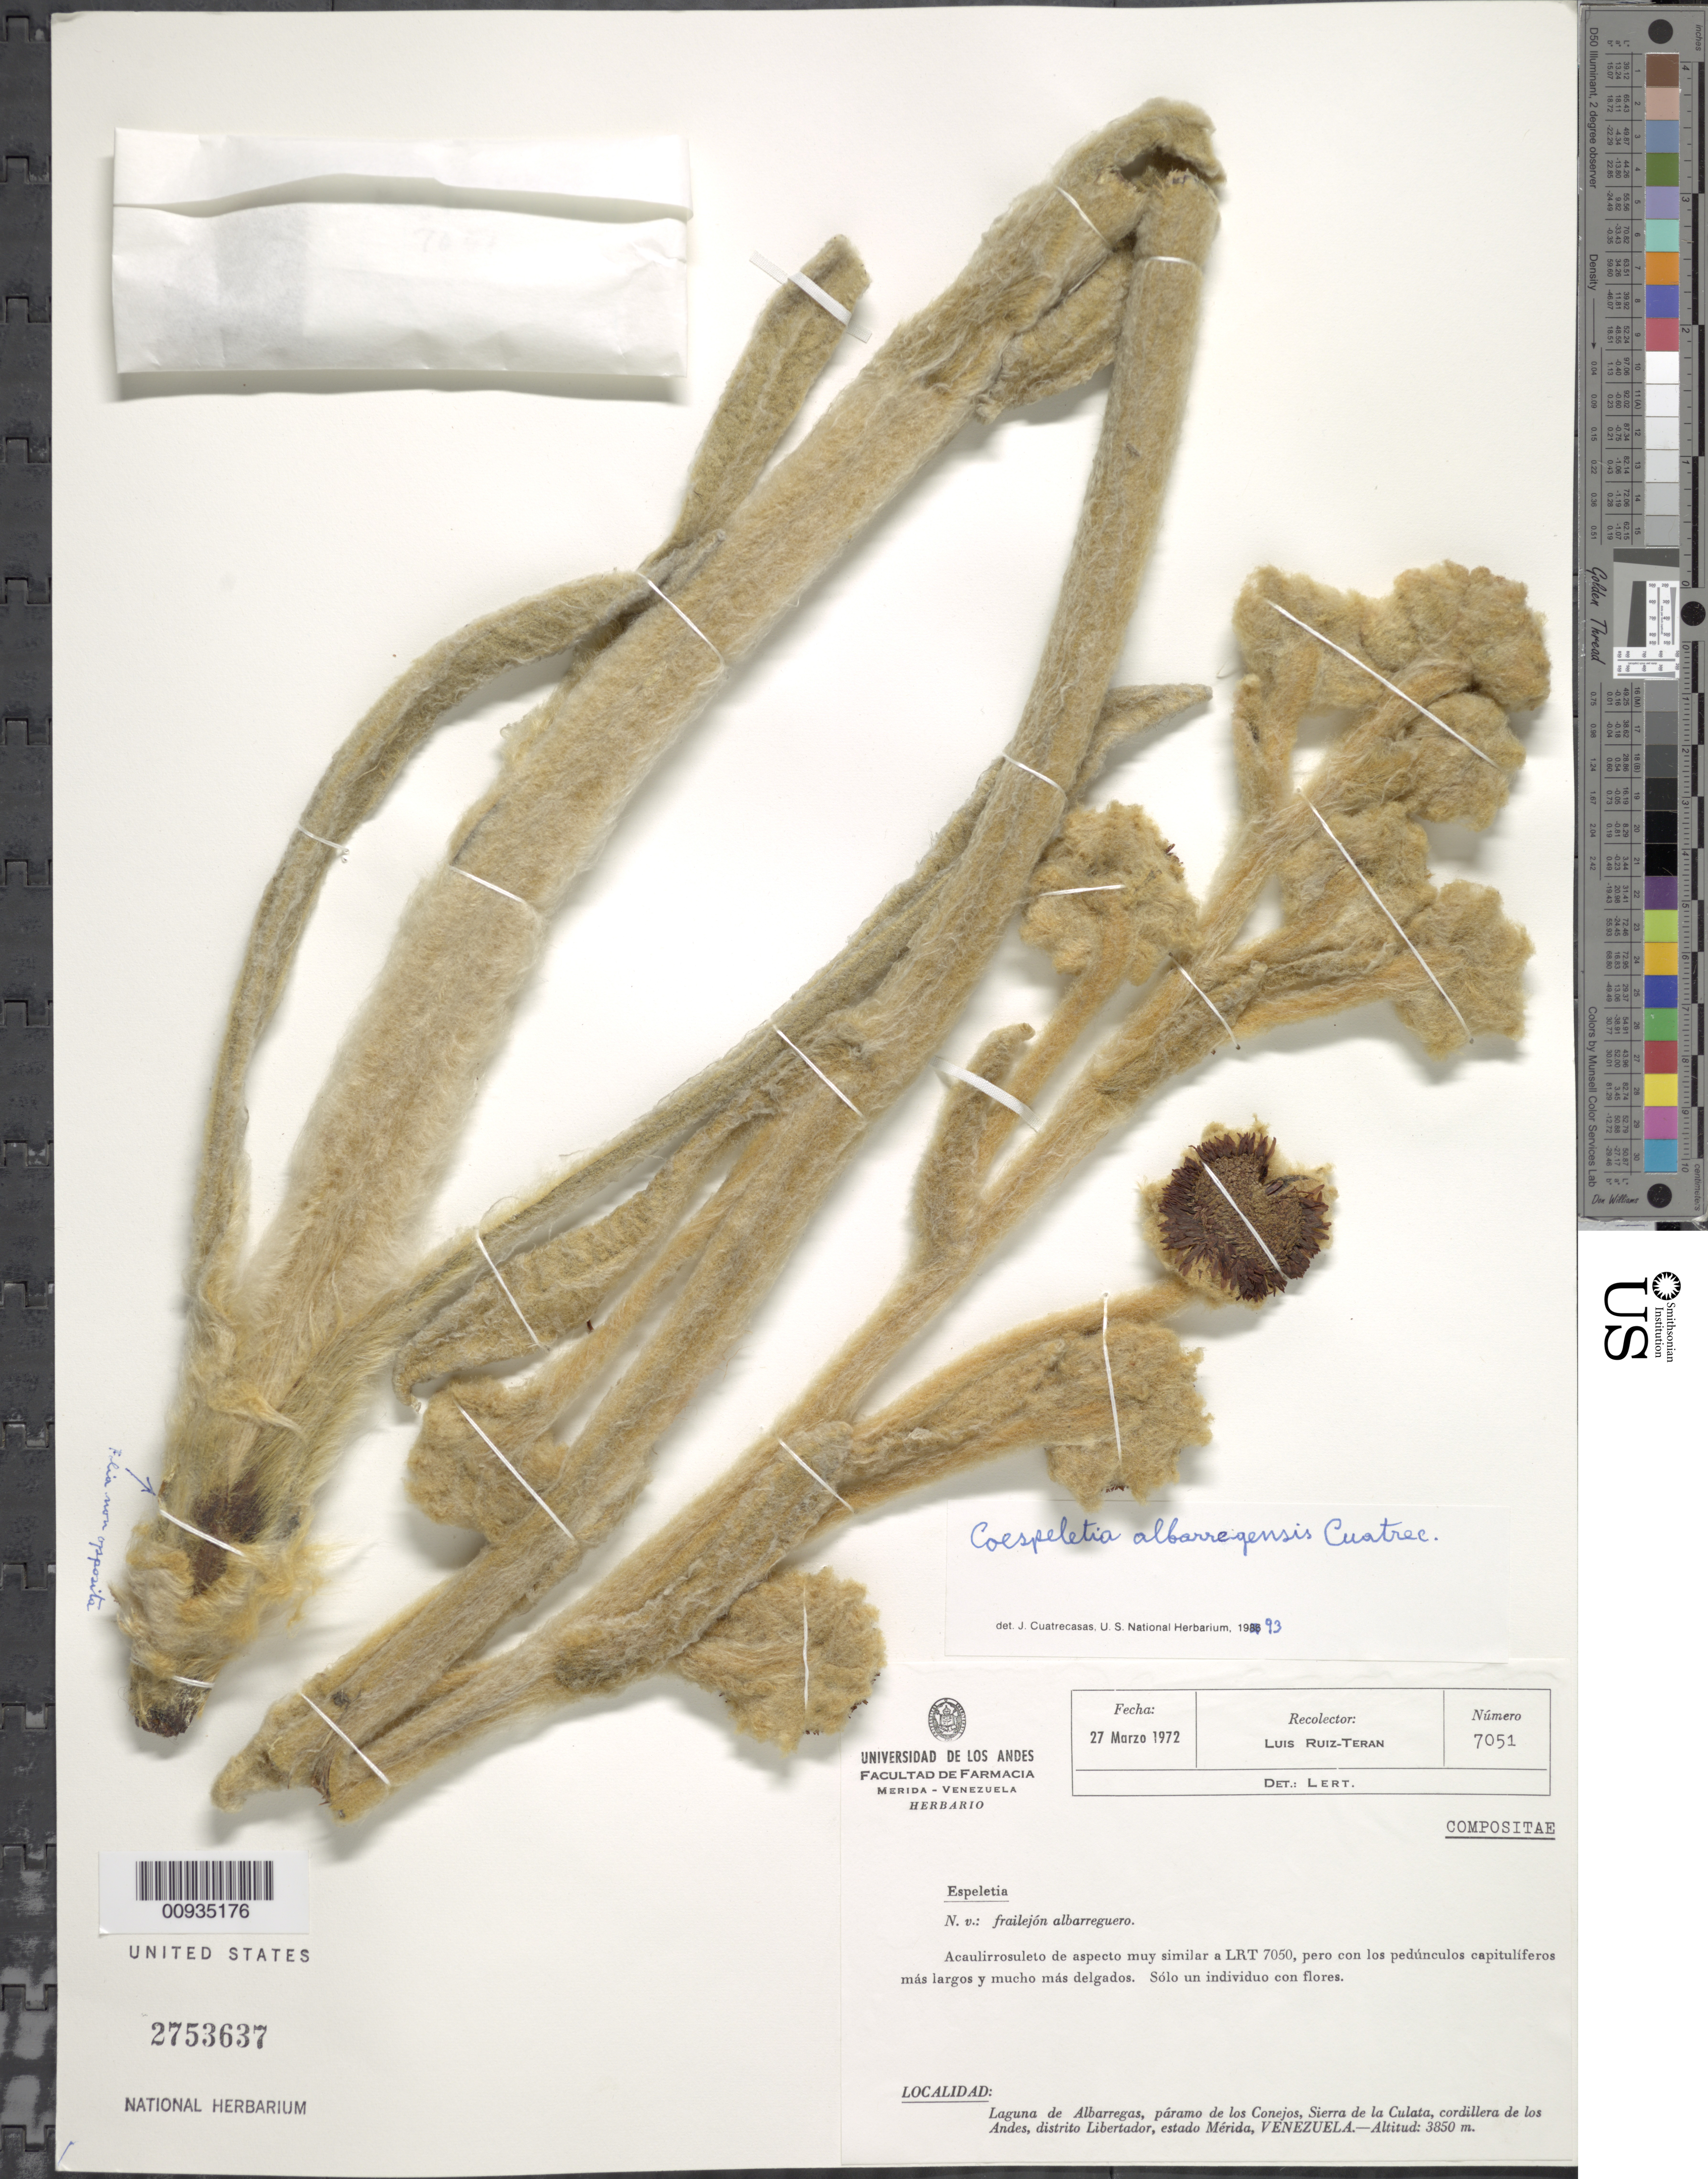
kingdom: Plantae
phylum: Tracheophyta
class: Magnoliopsida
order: Asterales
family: Asteraceae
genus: Coespeletia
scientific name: Coespeletia albarregensis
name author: Cuatrec.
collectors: L. E. Ruíz-Terán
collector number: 7051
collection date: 1972-03-27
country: Venezuela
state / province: Mérida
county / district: Libertador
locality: Páramo de Los Conejos. Laguna de Albarregas, Sierra de la Culata, cordillera de los Andes.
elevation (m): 3850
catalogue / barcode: US 2753637